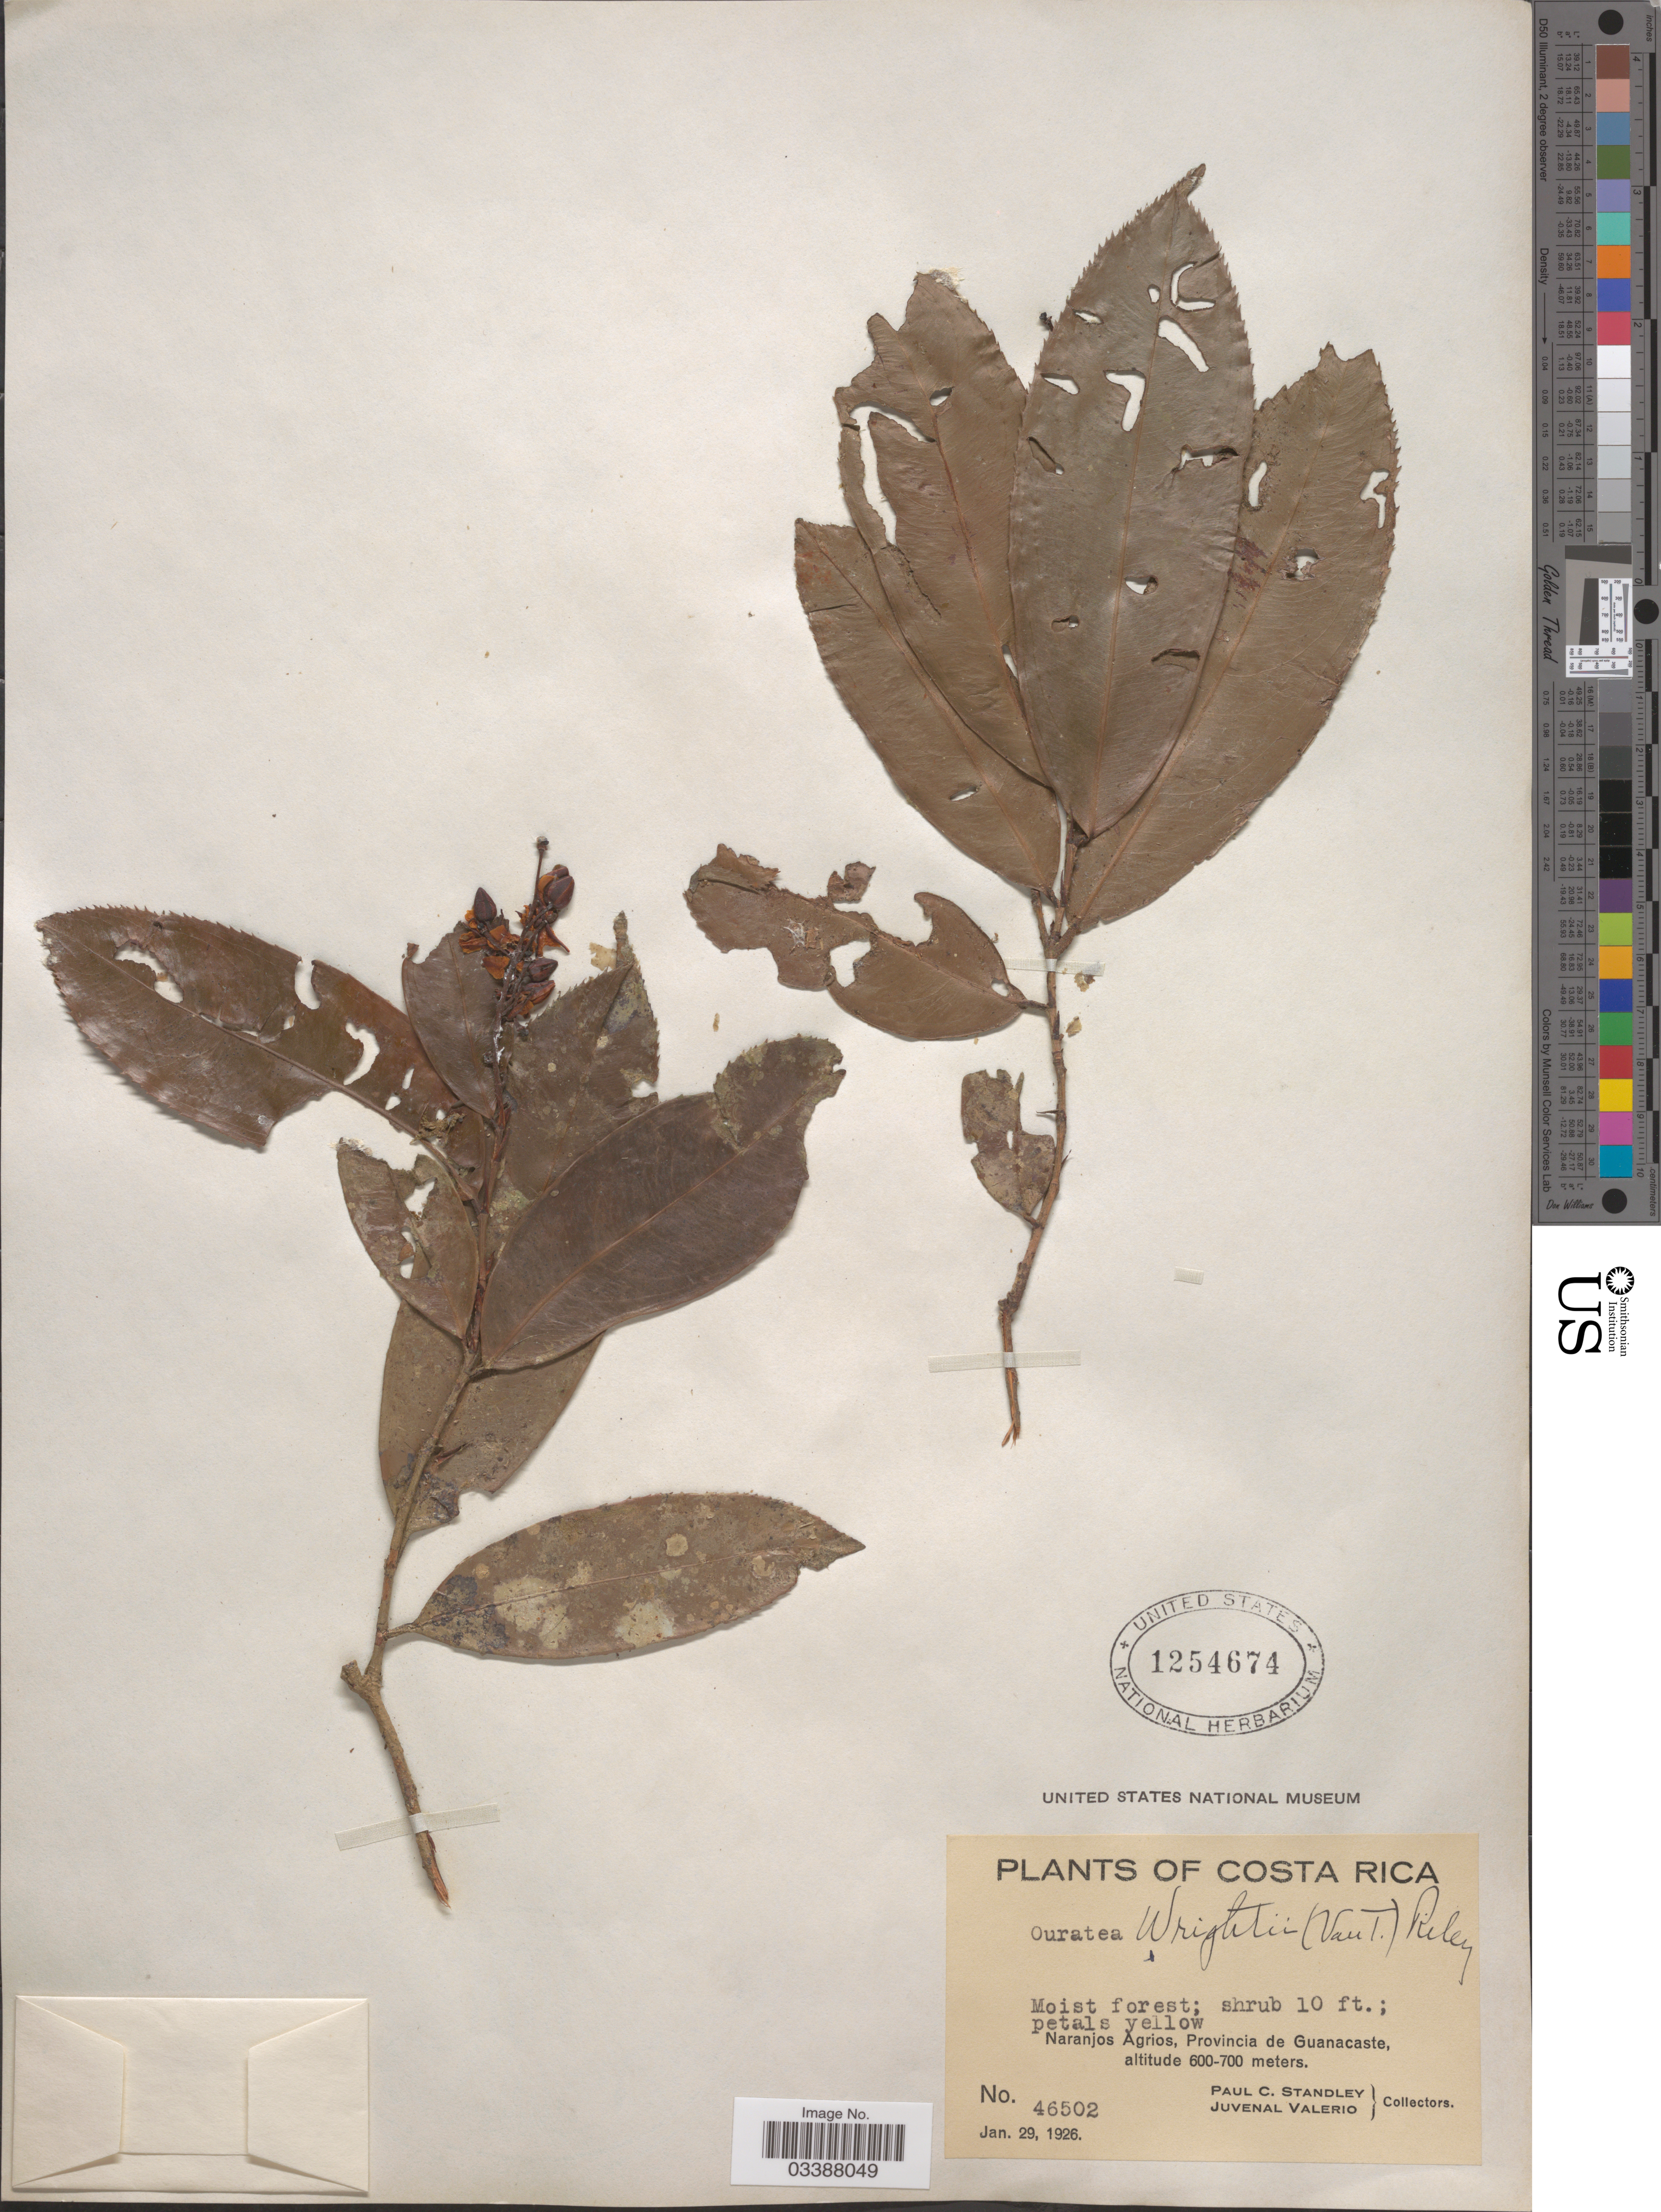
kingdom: Plantae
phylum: Tracheophyta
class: Magnoliopsida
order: Malpighiales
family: Ochnaceae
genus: Ouratea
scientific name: Ouratea lucens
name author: (Kunth) Engl.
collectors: P. C. Standley & J. Valerio R.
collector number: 46502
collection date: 1926-01-29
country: Costa Rica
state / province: Guanacaste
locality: Naranjos Agrios.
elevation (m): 600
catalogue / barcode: US 1254674